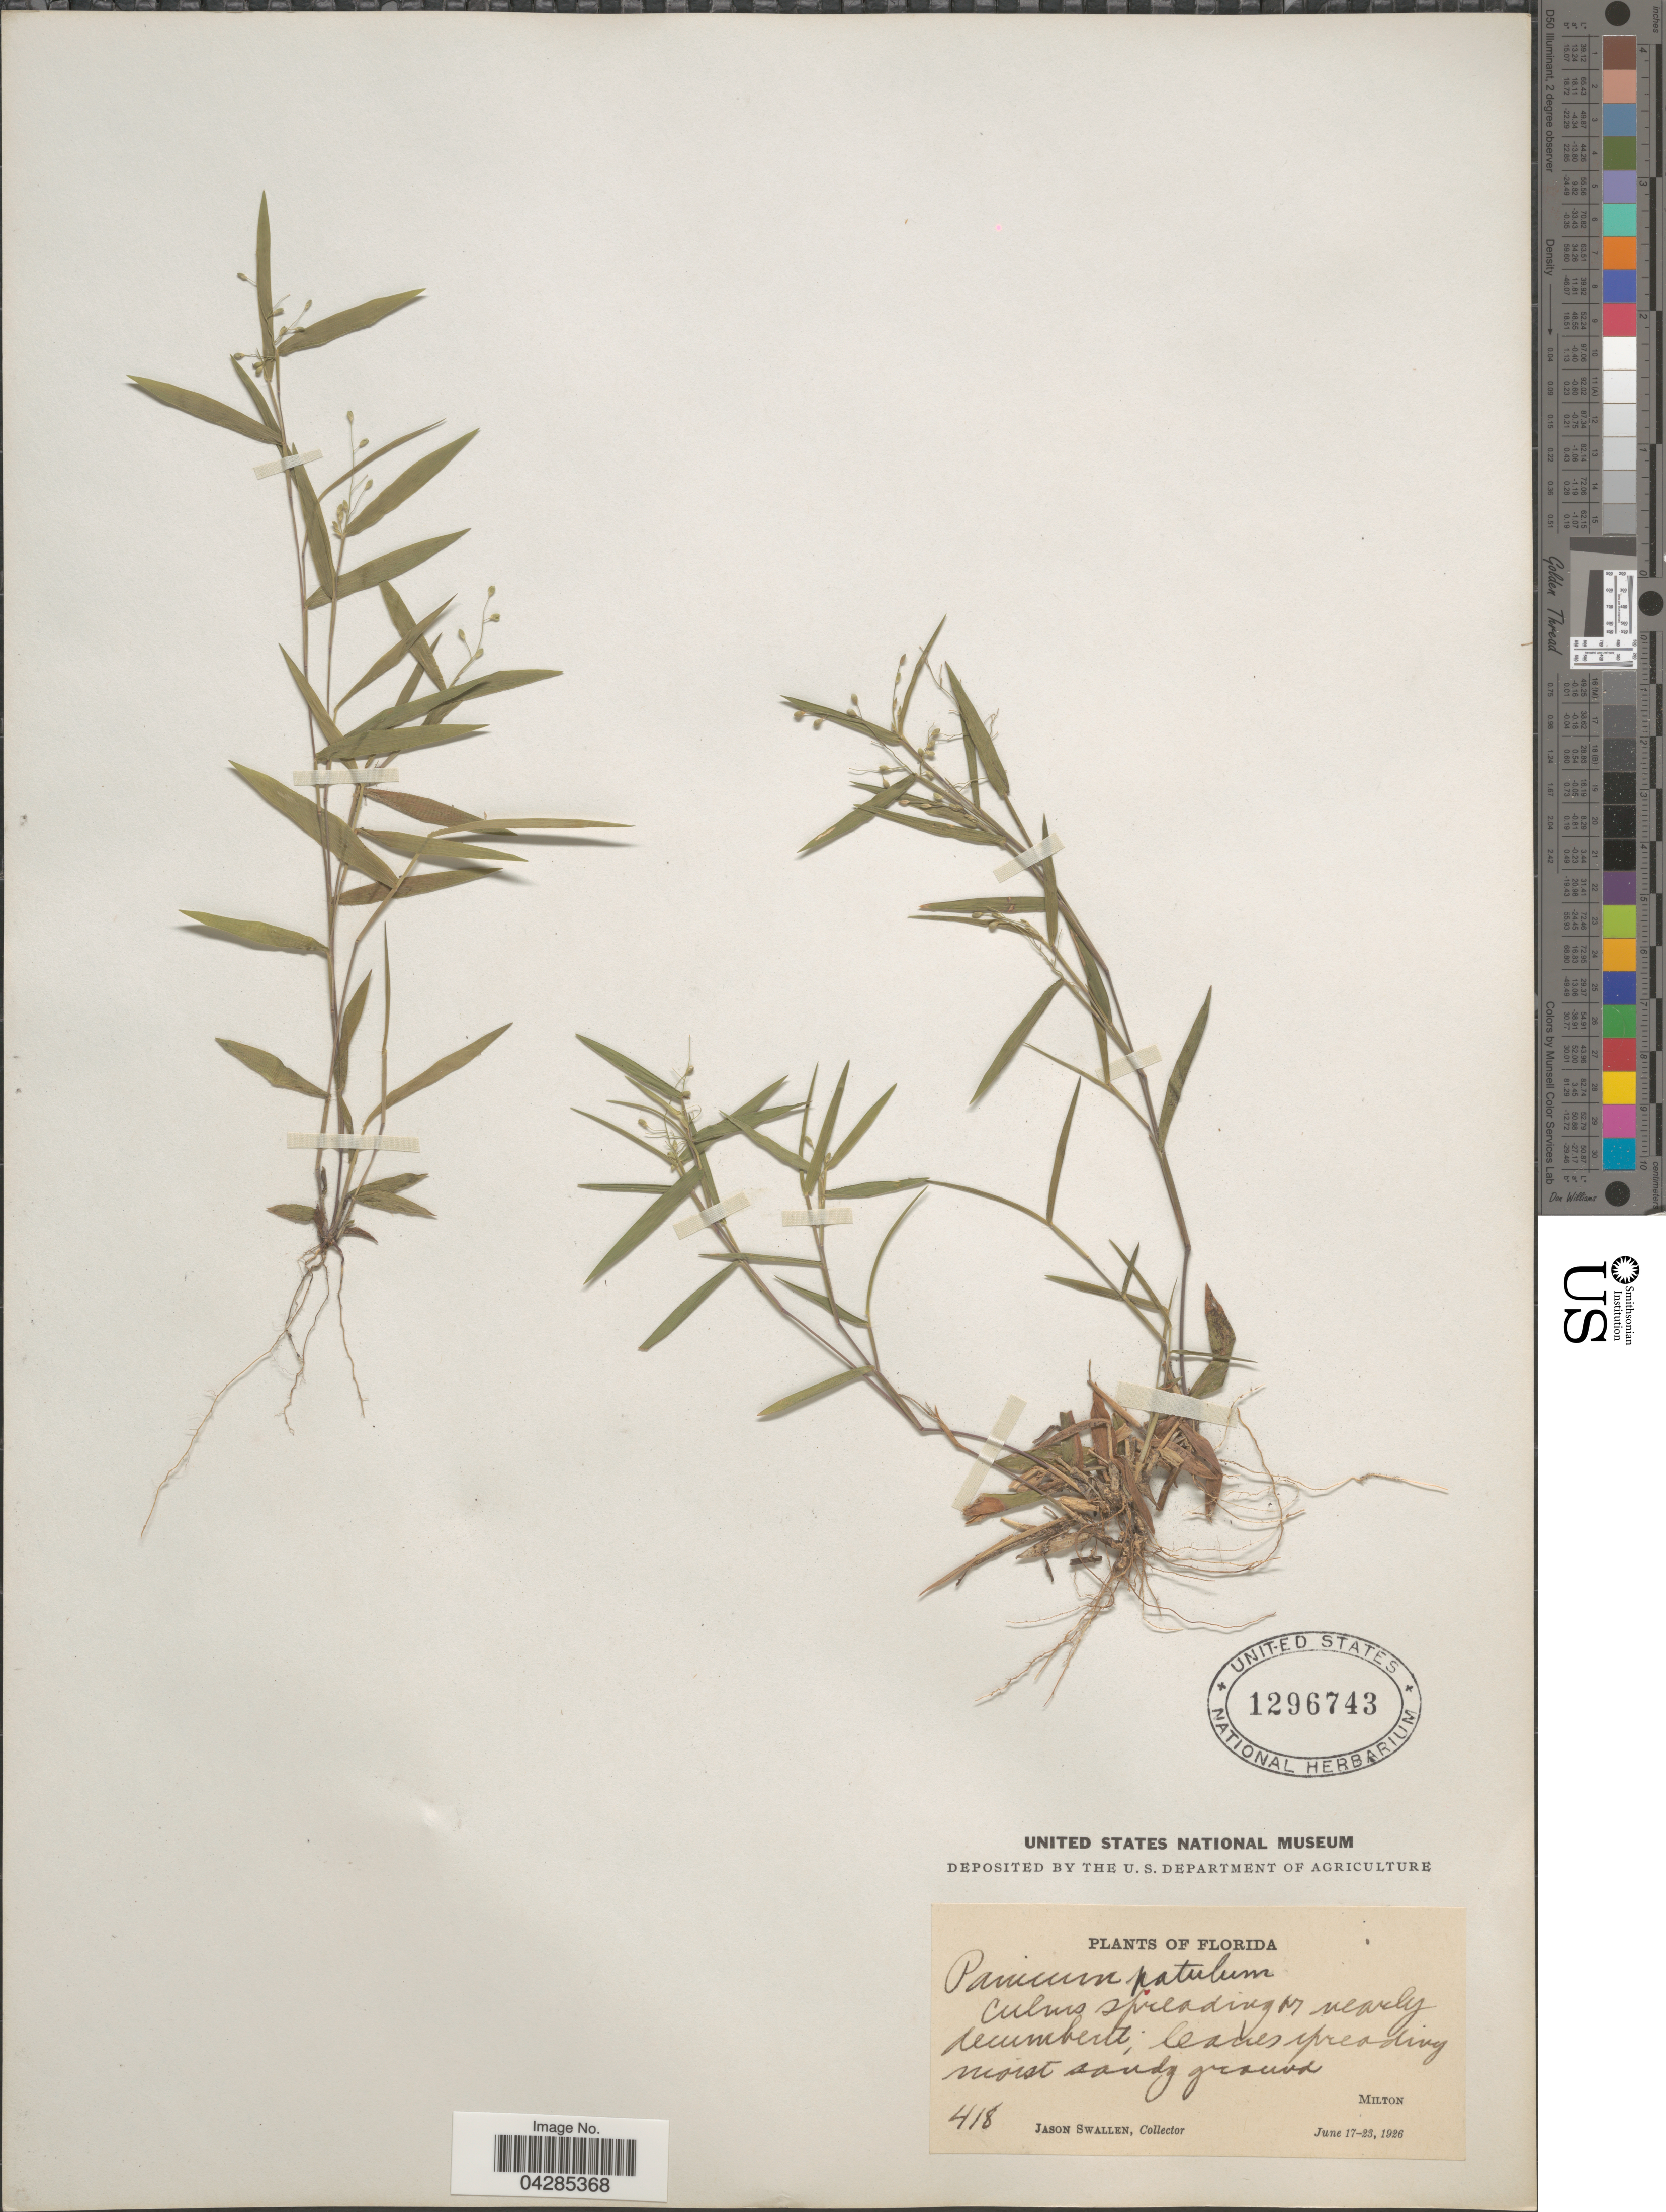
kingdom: Plantae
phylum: Tracheophyta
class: Liliopsida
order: Poales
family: Poaceae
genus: Dichanthelium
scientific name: Dichanthelium portoricense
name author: (Desv. ex Ham.) B.F. Hansen & Wunderlin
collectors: J. R. Swallen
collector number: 418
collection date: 1926-06-17/1926-06-23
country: United States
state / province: Florida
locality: Milton.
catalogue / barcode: US 1296743